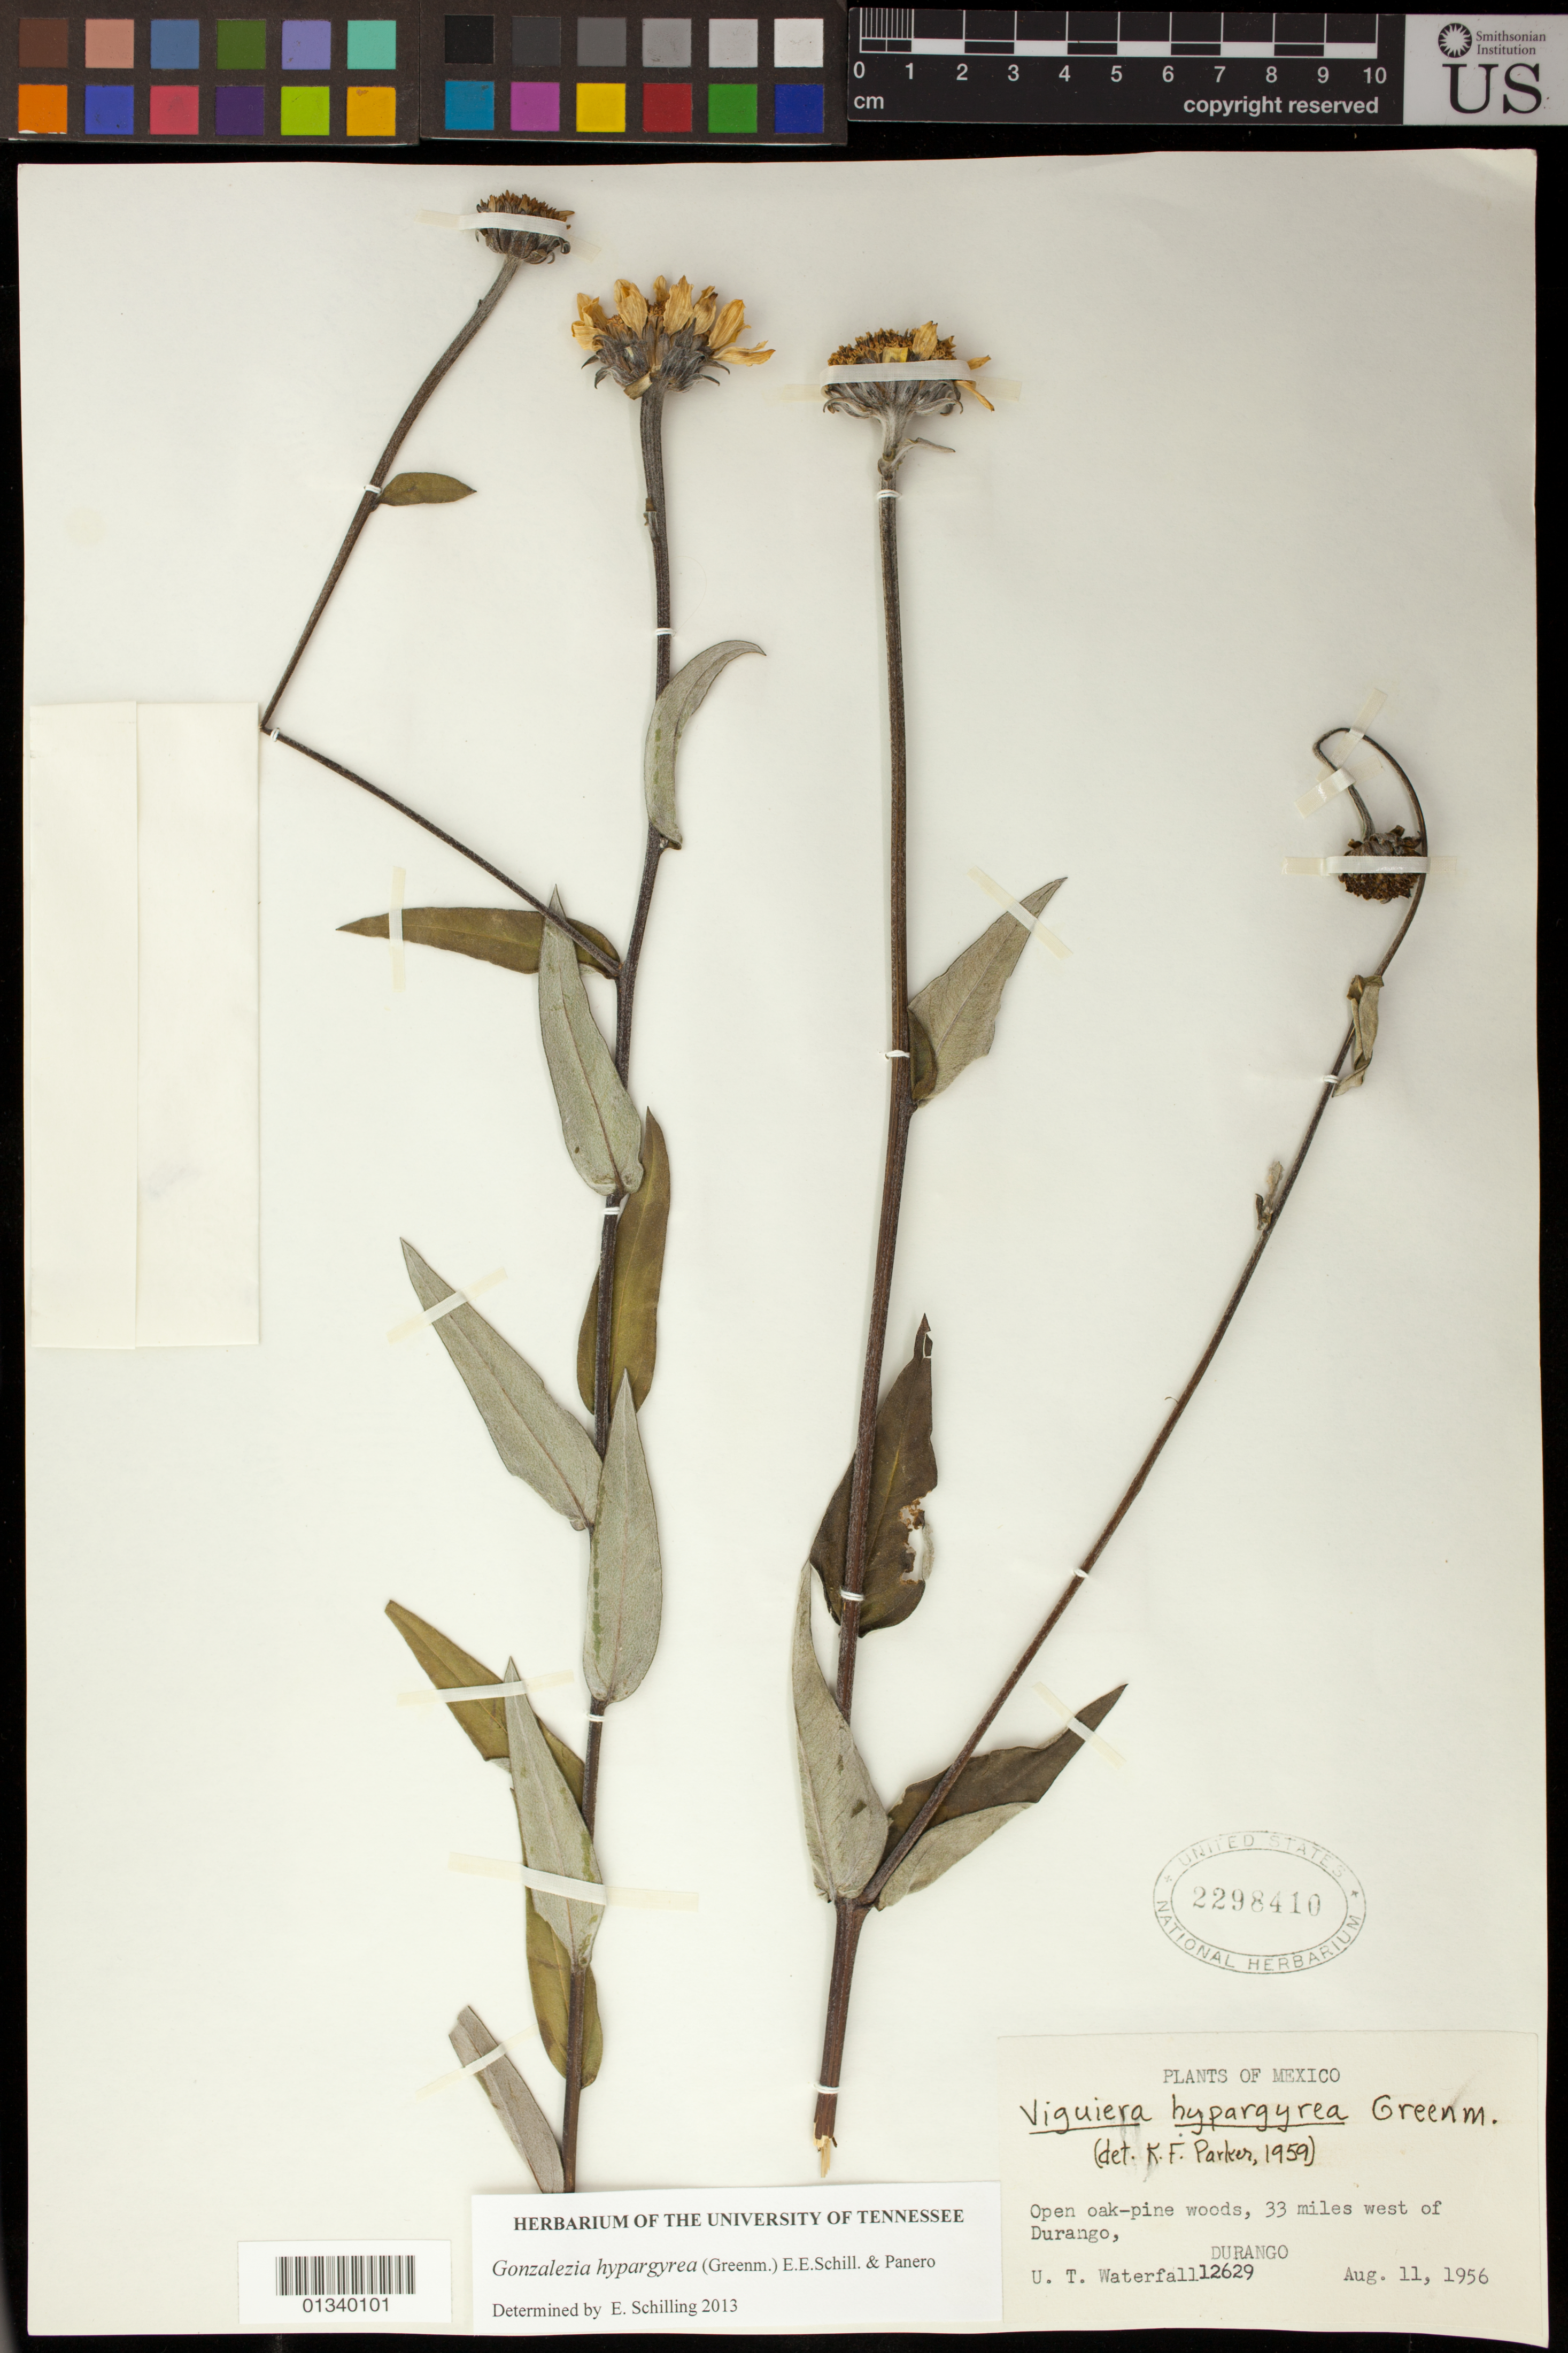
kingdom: Plantae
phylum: Tracheophyta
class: Magnoliopsida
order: Asterales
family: Asteraceae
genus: Gonzalezia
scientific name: Gonzalezia hypargyrea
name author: (Greenm.) E.E. Schill. & Panero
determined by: Schilling, E. E.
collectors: U. T. Waterfall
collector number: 12629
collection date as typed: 11 Aug 1956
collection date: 1956-08-11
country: Mexico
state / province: Durango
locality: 33 mi W of Durango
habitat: Open oak-pine woods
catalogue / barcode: US 2298410